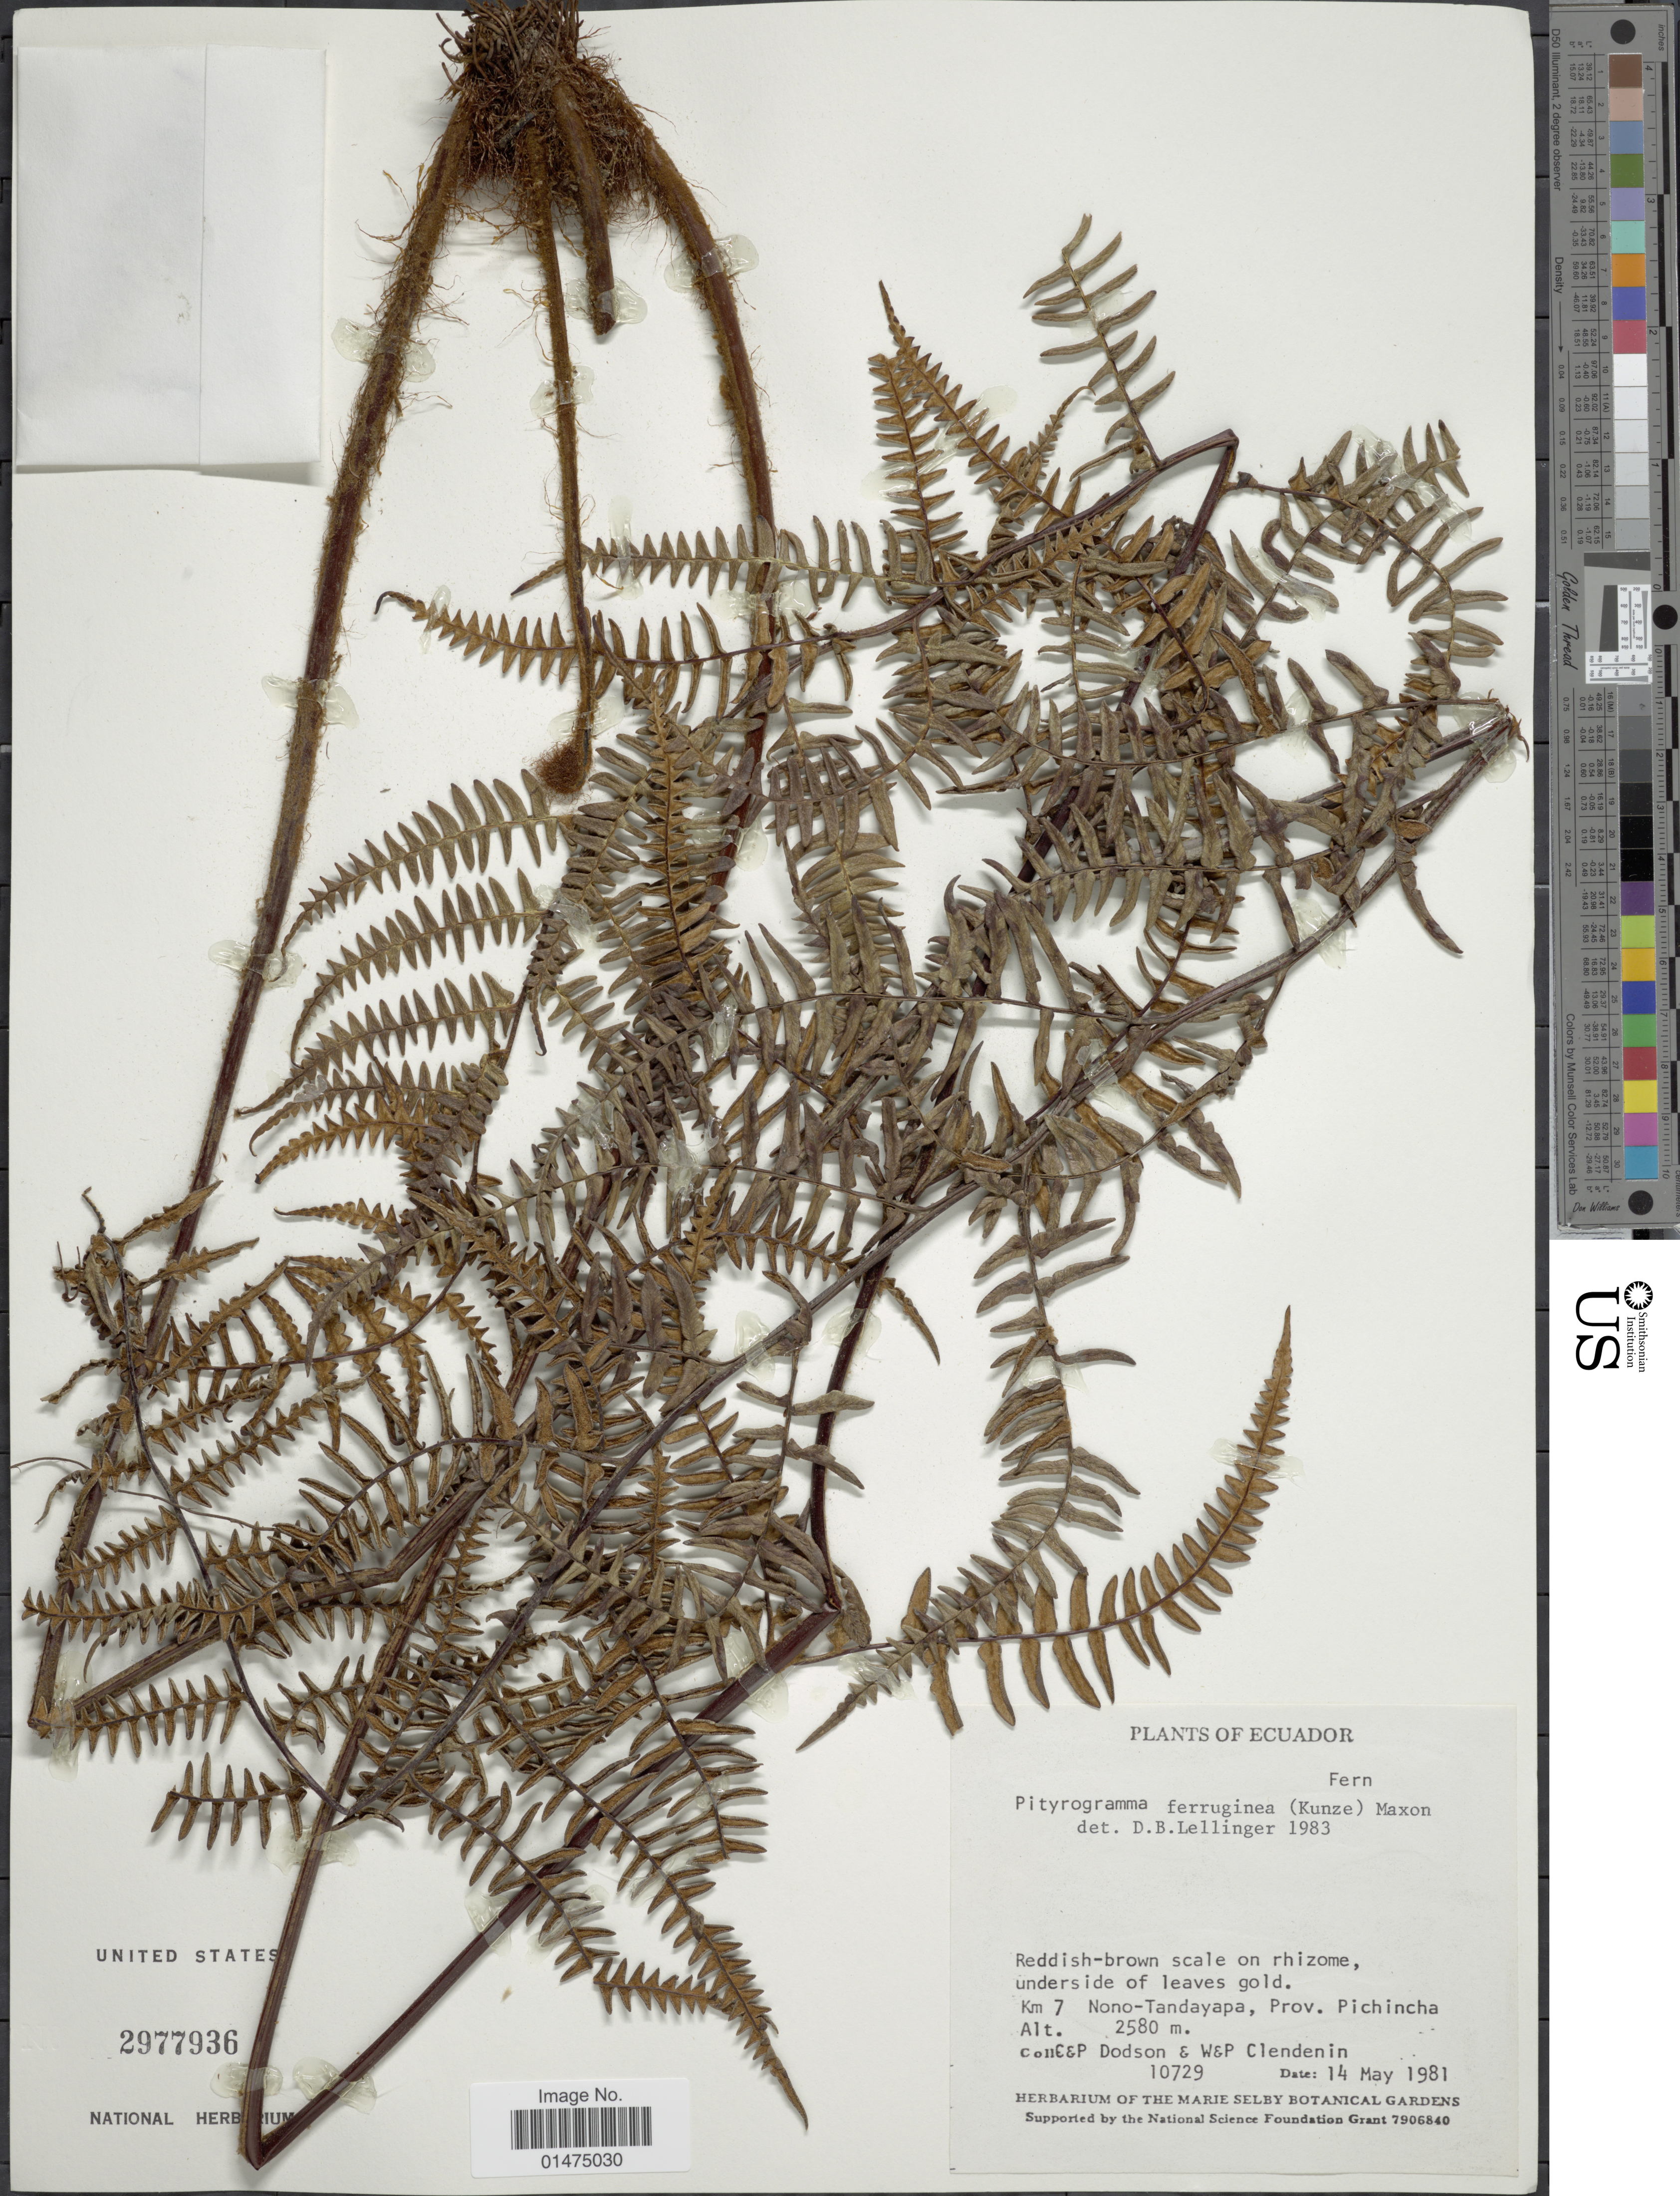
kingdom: Plantae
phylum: Tracheophyta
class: Polypodiopsida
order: Polypodiales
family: Pteridaceae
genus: Pityrogramma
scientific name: Pityrogramma ferruginea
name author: (Kunze) Maxon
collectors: E. Dodson, P. M. Dodson, W. Clendenin & P. Clendenin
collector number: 10729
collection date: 1981-05-14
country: Ecuador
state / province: Pichincha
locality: Km 7 Nono-Tandayapa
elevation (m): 2580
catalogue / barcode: US 2977936